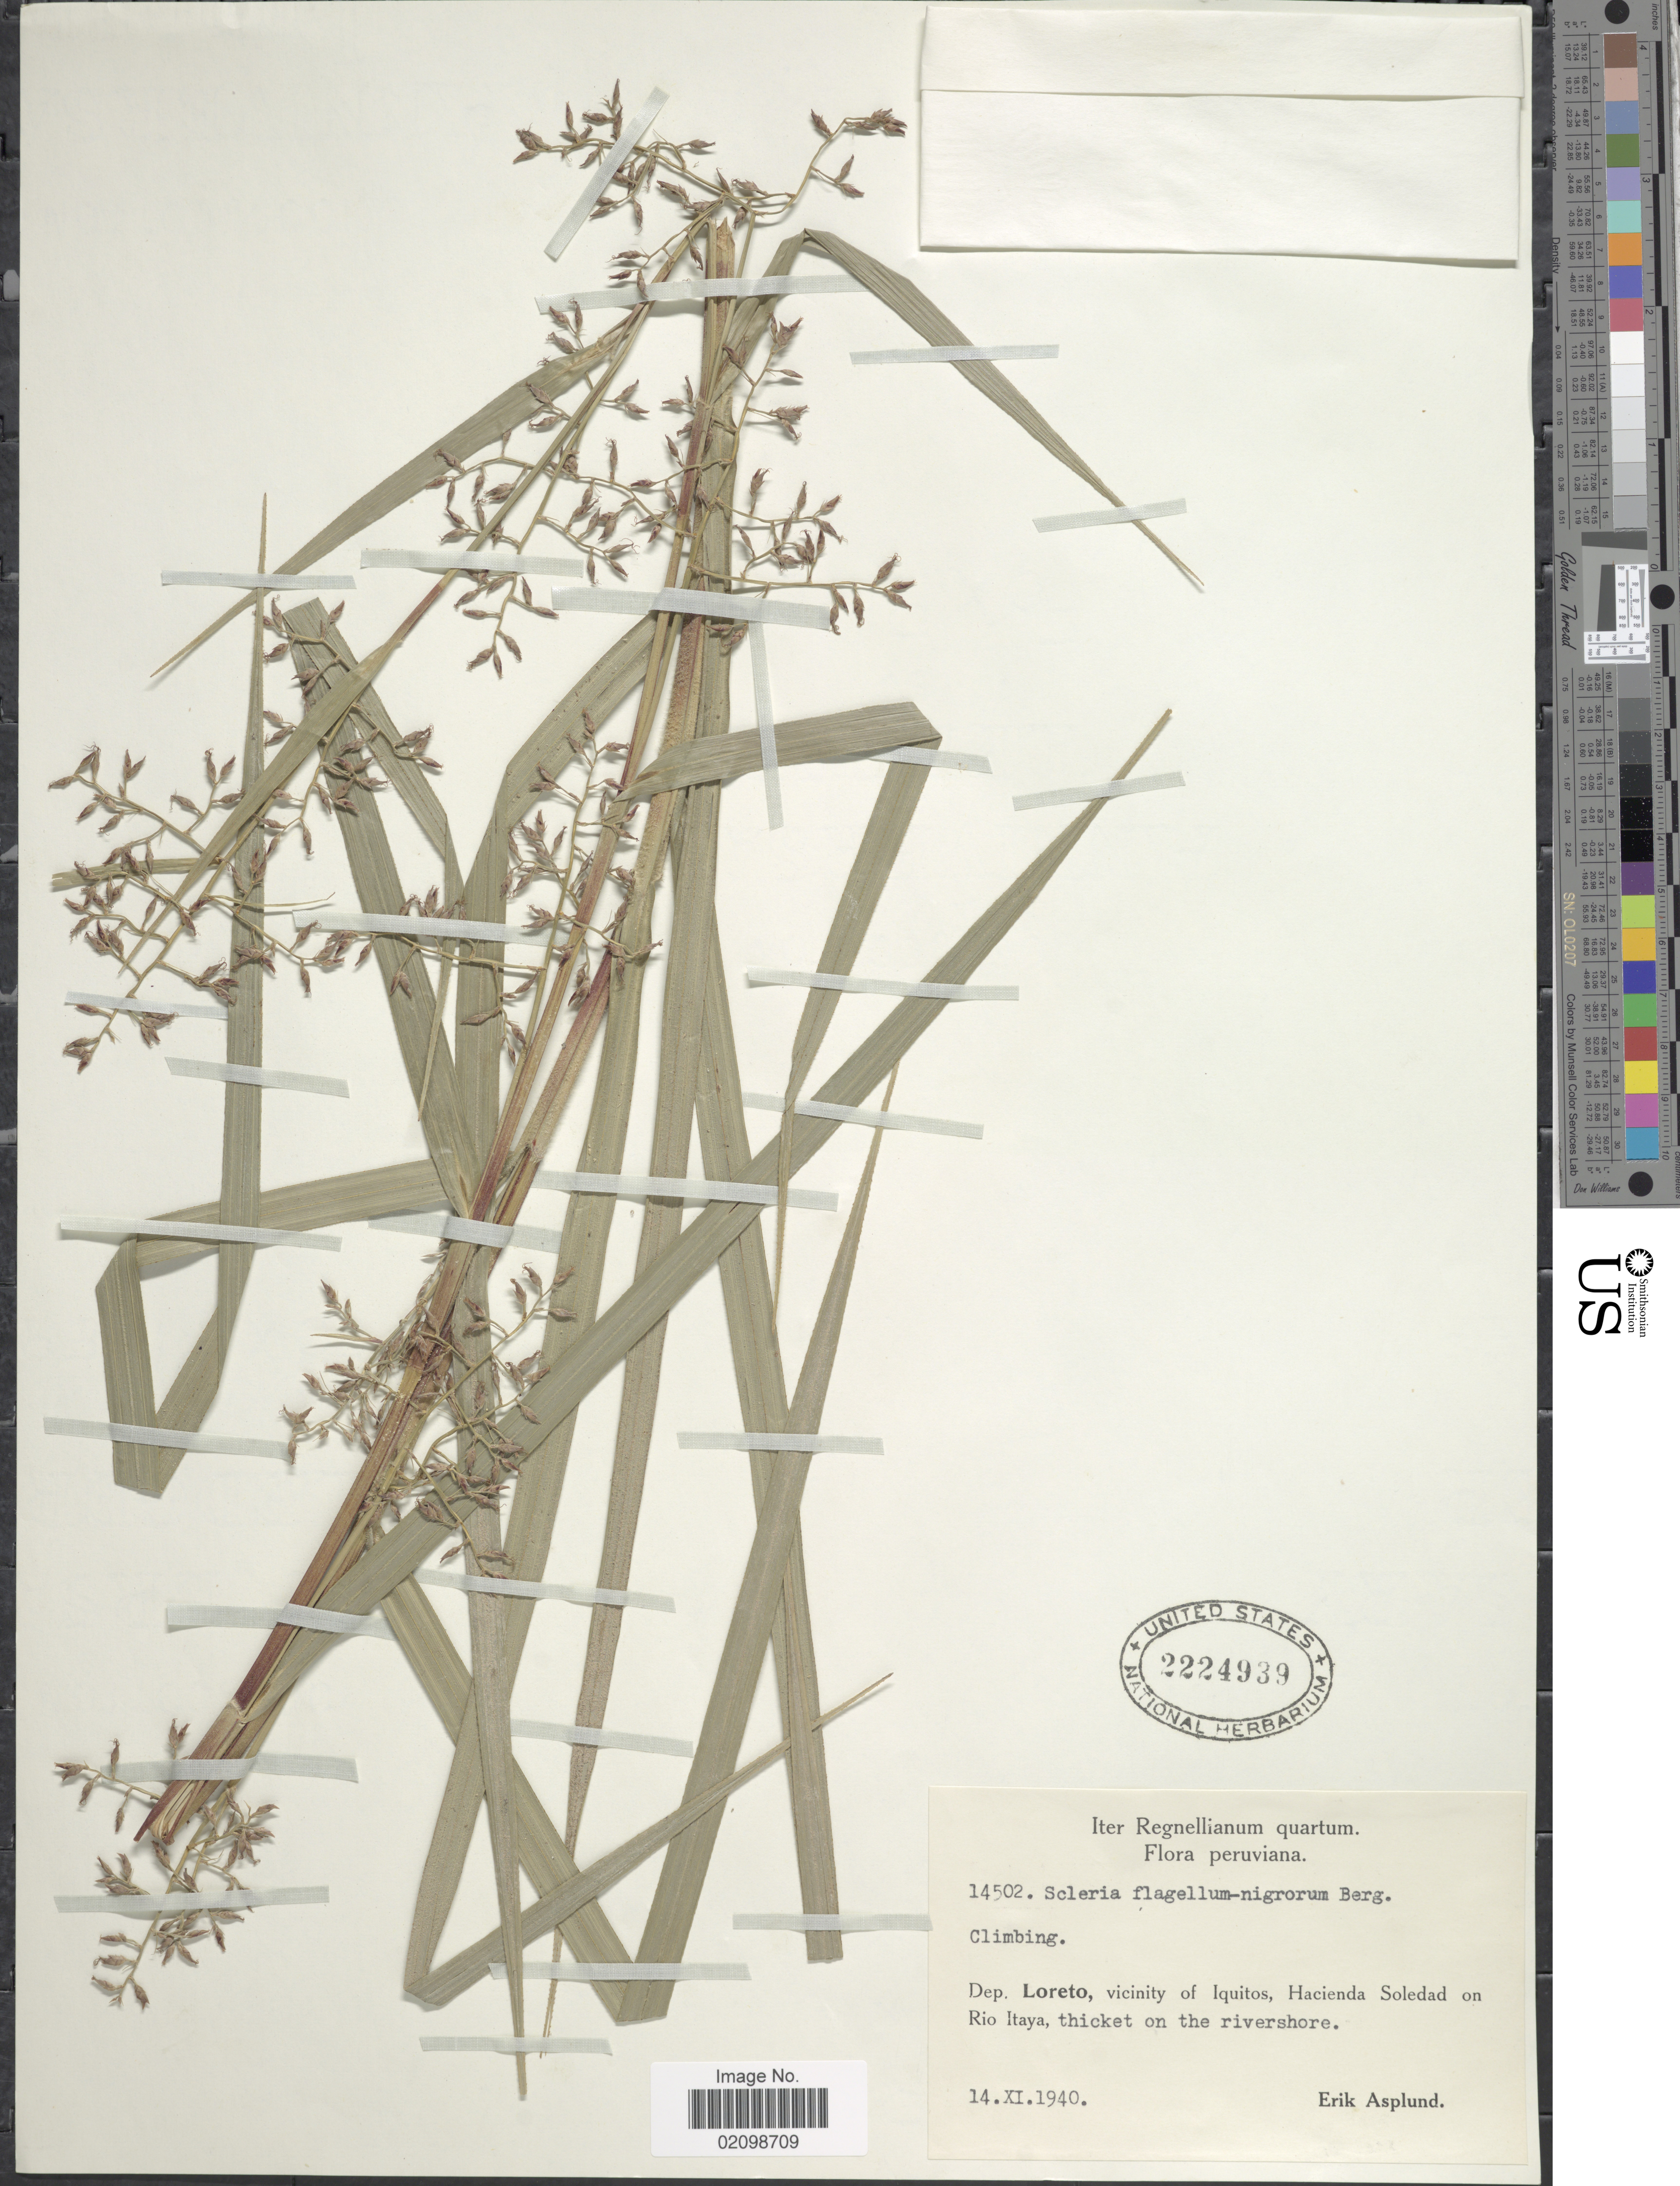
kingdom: Plantae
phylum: Tracheophyta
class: Liliopsida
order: Poales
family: Cyperaceae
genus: Scleria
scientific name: Scleria flagellum-nigrorum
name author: P.J. Bergius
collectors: E. Asplund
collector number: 14502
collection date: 1940-11-14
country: Peru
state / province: Loreto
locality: Dep. Loreto, vicinity of Iquitos, Hacienda Soledad on Rio Itaya, thicket on the rivershore.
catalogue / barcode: US 2224939